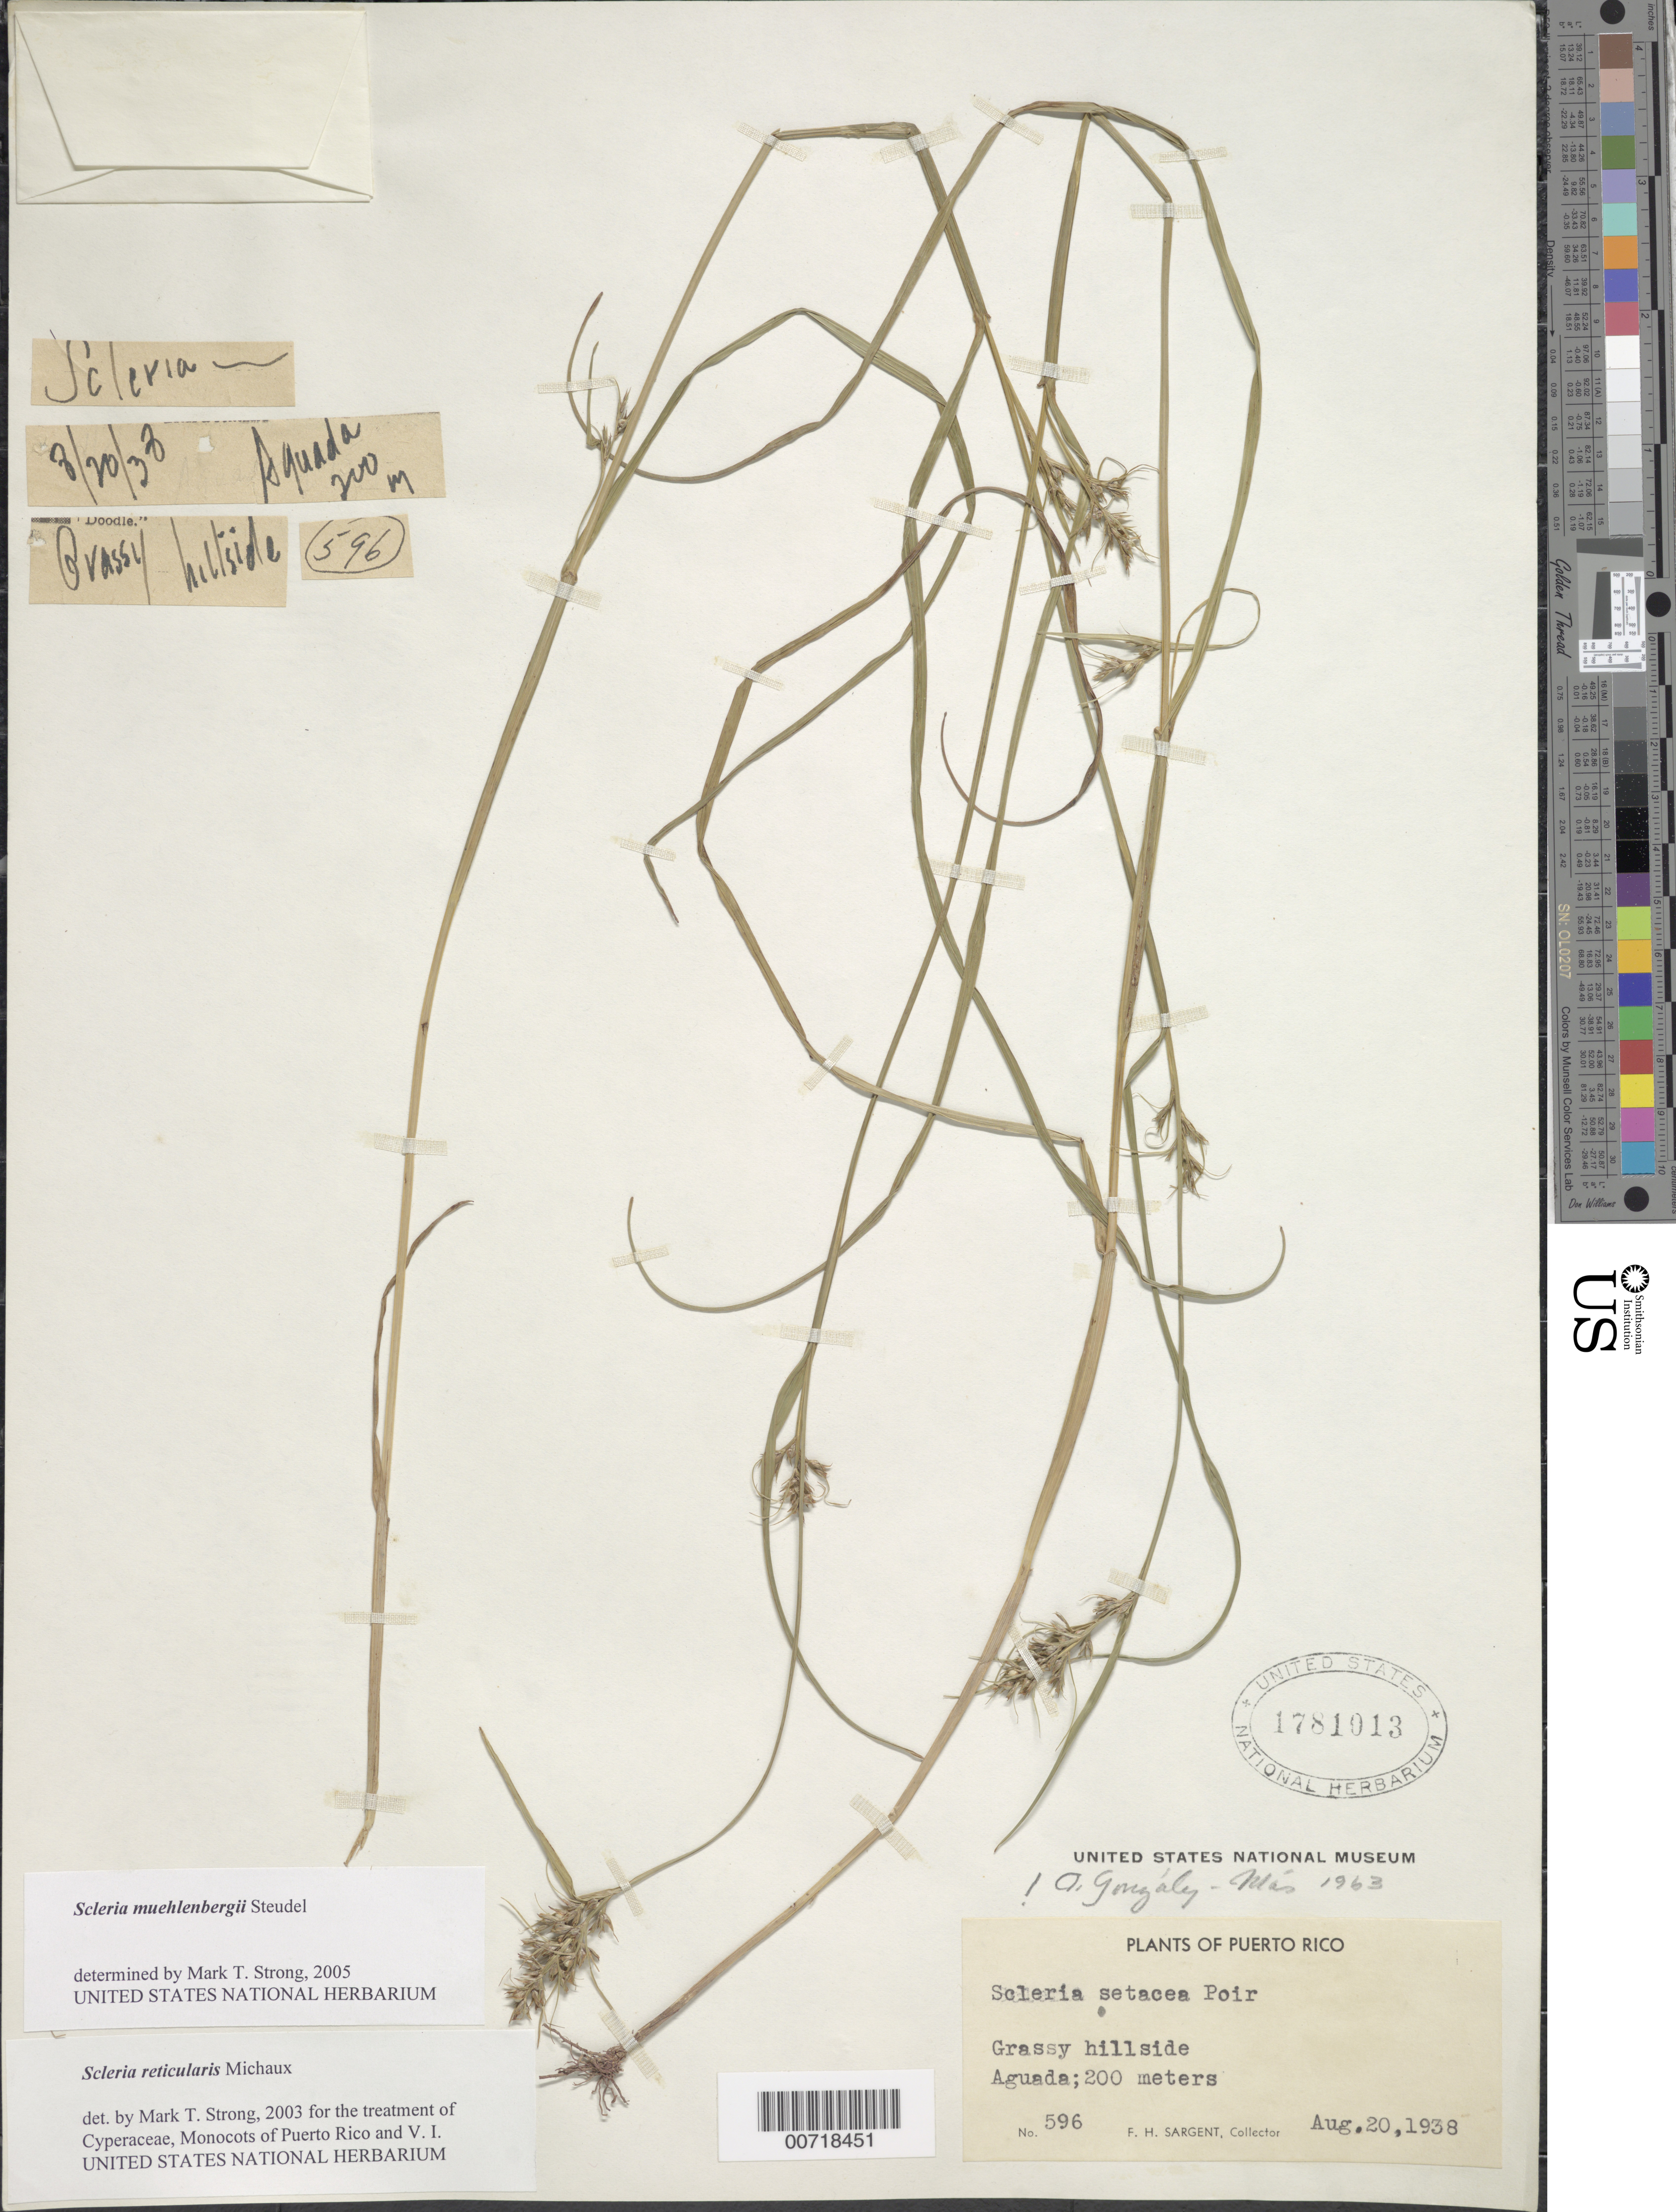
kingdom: Plantae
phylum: Tracheophyta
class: Liliopsida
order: Poales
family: Cyperaceae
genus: Scleria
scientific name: Scleria muehlenbergii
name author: Steud.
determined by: Strong, Mark T., (BOT), Smithsonian Institution - National Museum of Natural History (UNITED STATES)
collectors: F. H. Sargent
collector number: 596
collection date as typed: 20 Aug 1938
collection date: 1938-08-20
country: Puerto Rico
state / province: Aguada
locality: Aguada.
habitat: Grassy hillside.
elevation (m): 200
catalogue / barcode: US 1781013